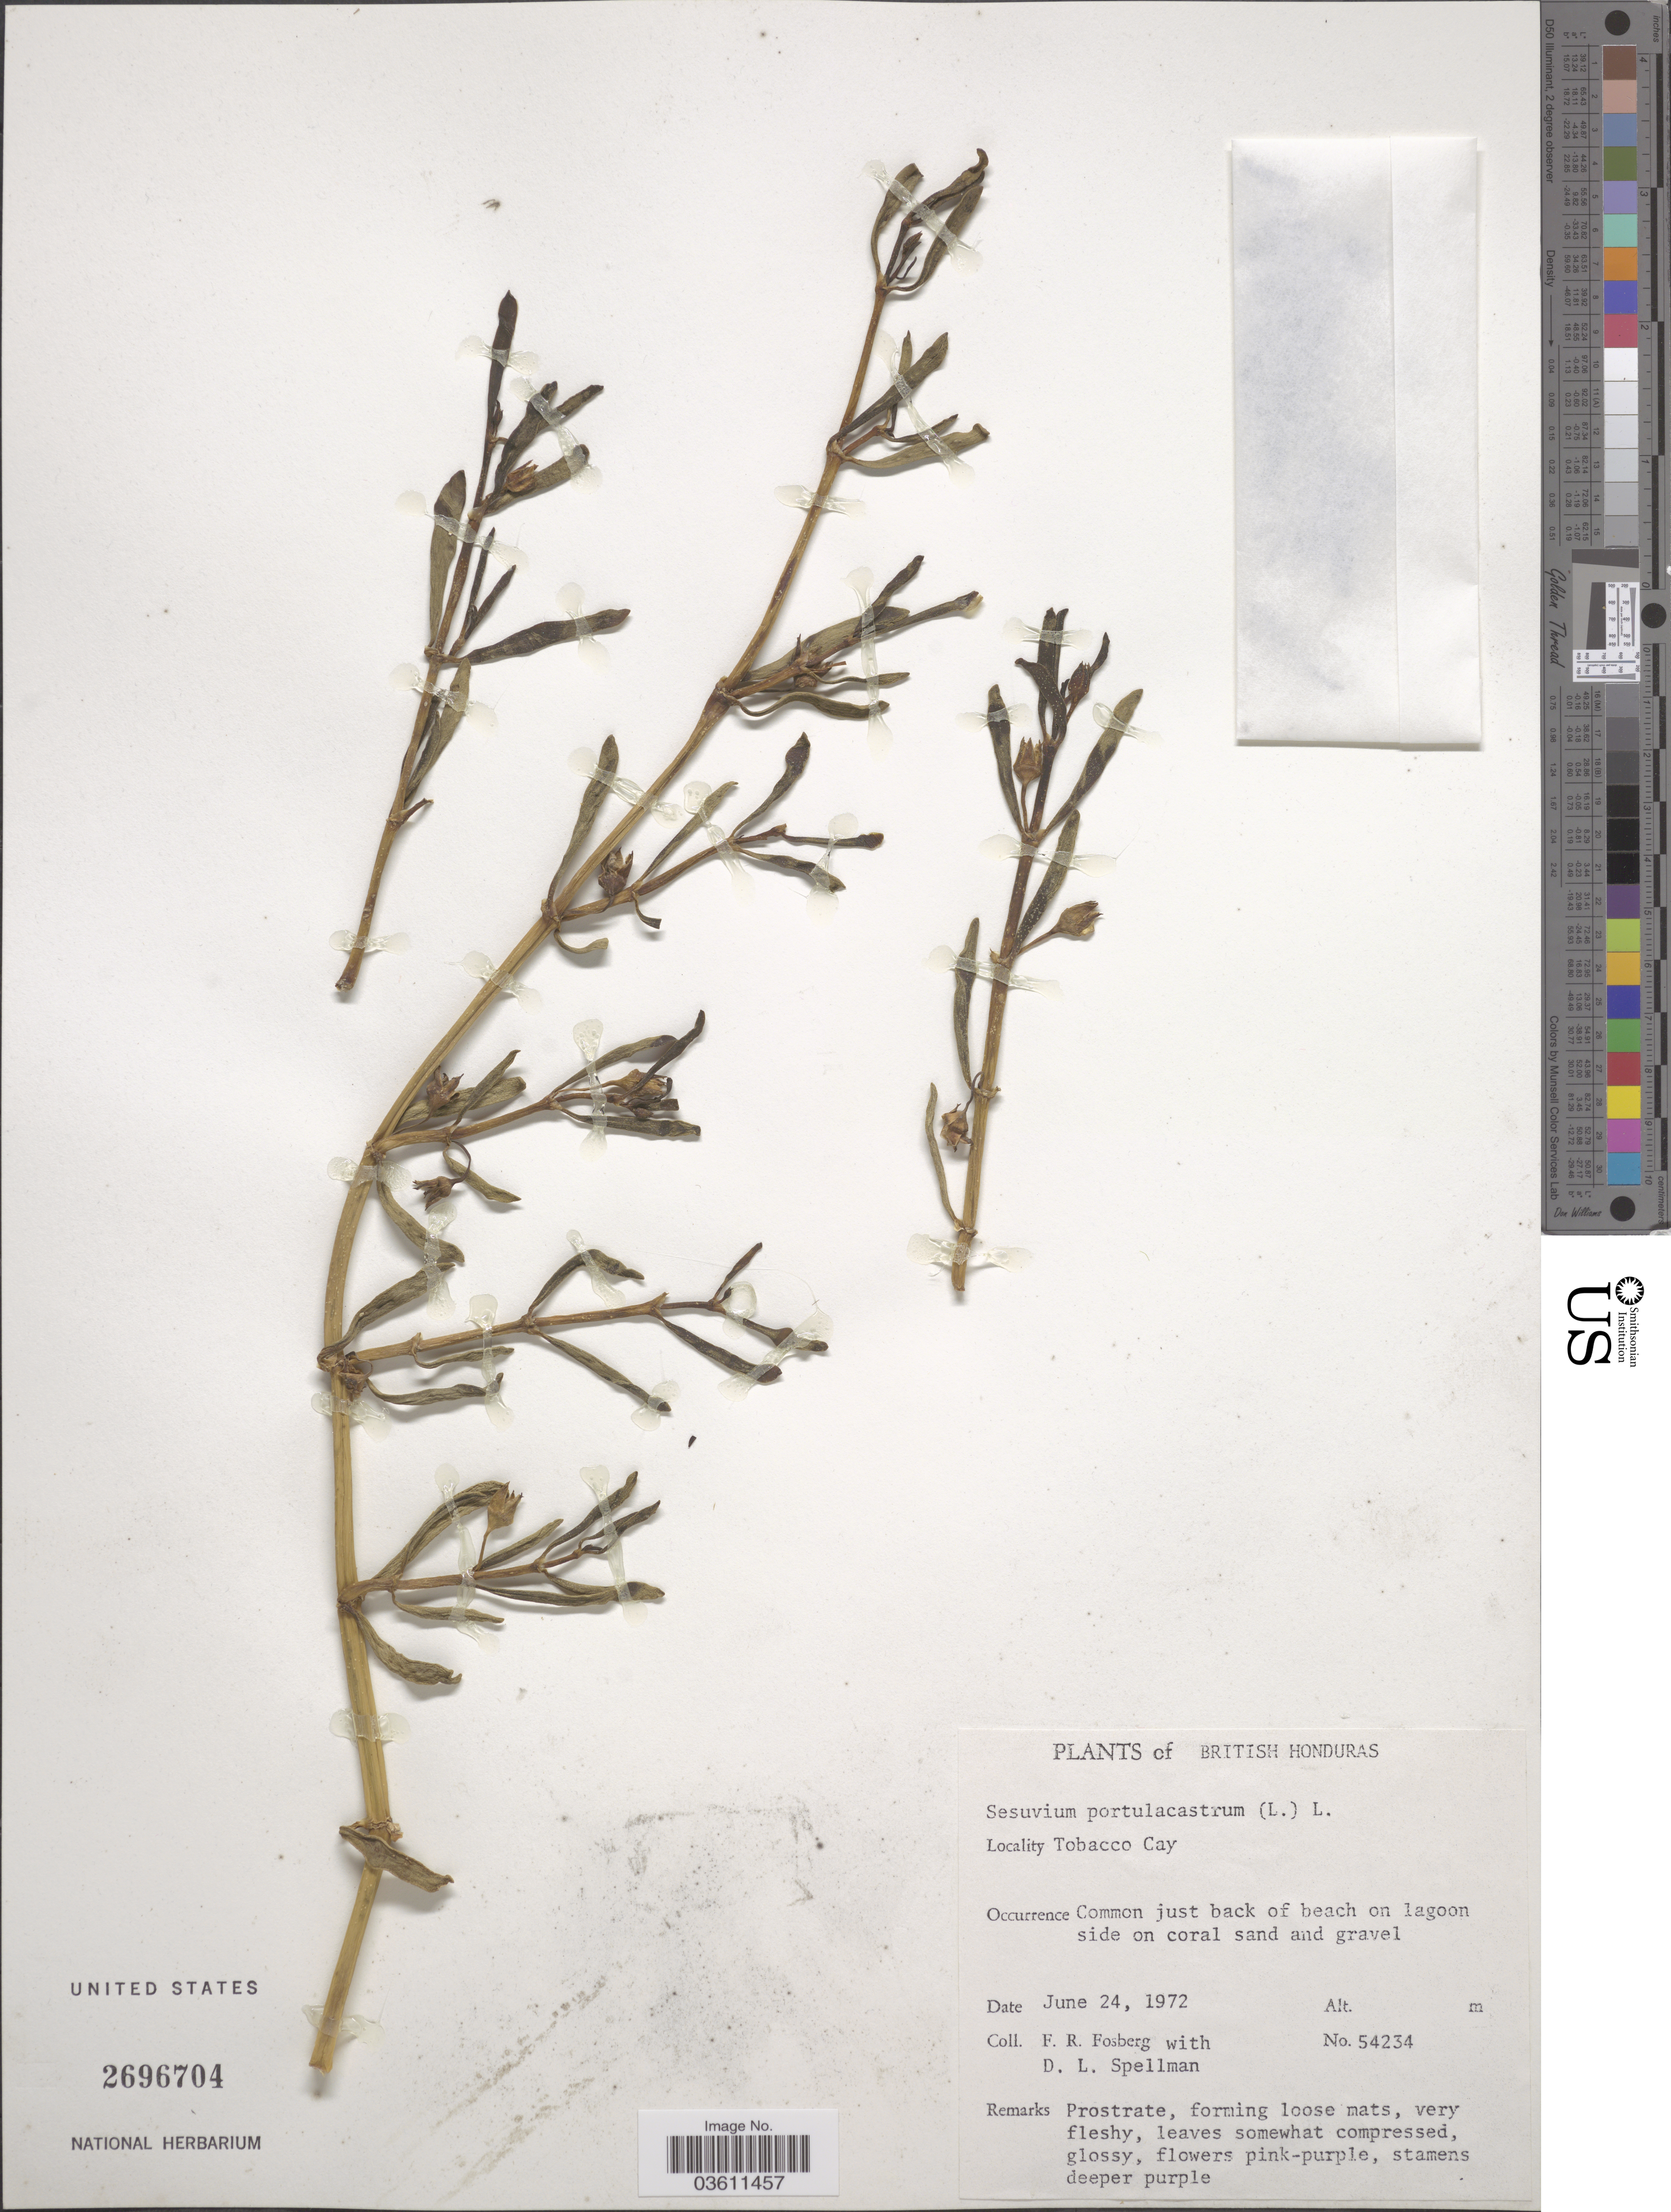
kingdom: Plantae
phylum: Tracheophyta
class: Magnoliopsida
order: Caryophyllales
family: Aizoaceae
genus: Sesuvium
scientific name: Sesuvium portulacastrum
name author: (L.) L.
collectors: F. R. Fosberg & D. L. Spellman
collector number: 54234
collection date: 1972-06-24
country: Belize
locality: British Honduras. Tobacco Cay.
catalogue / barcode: US 2696704